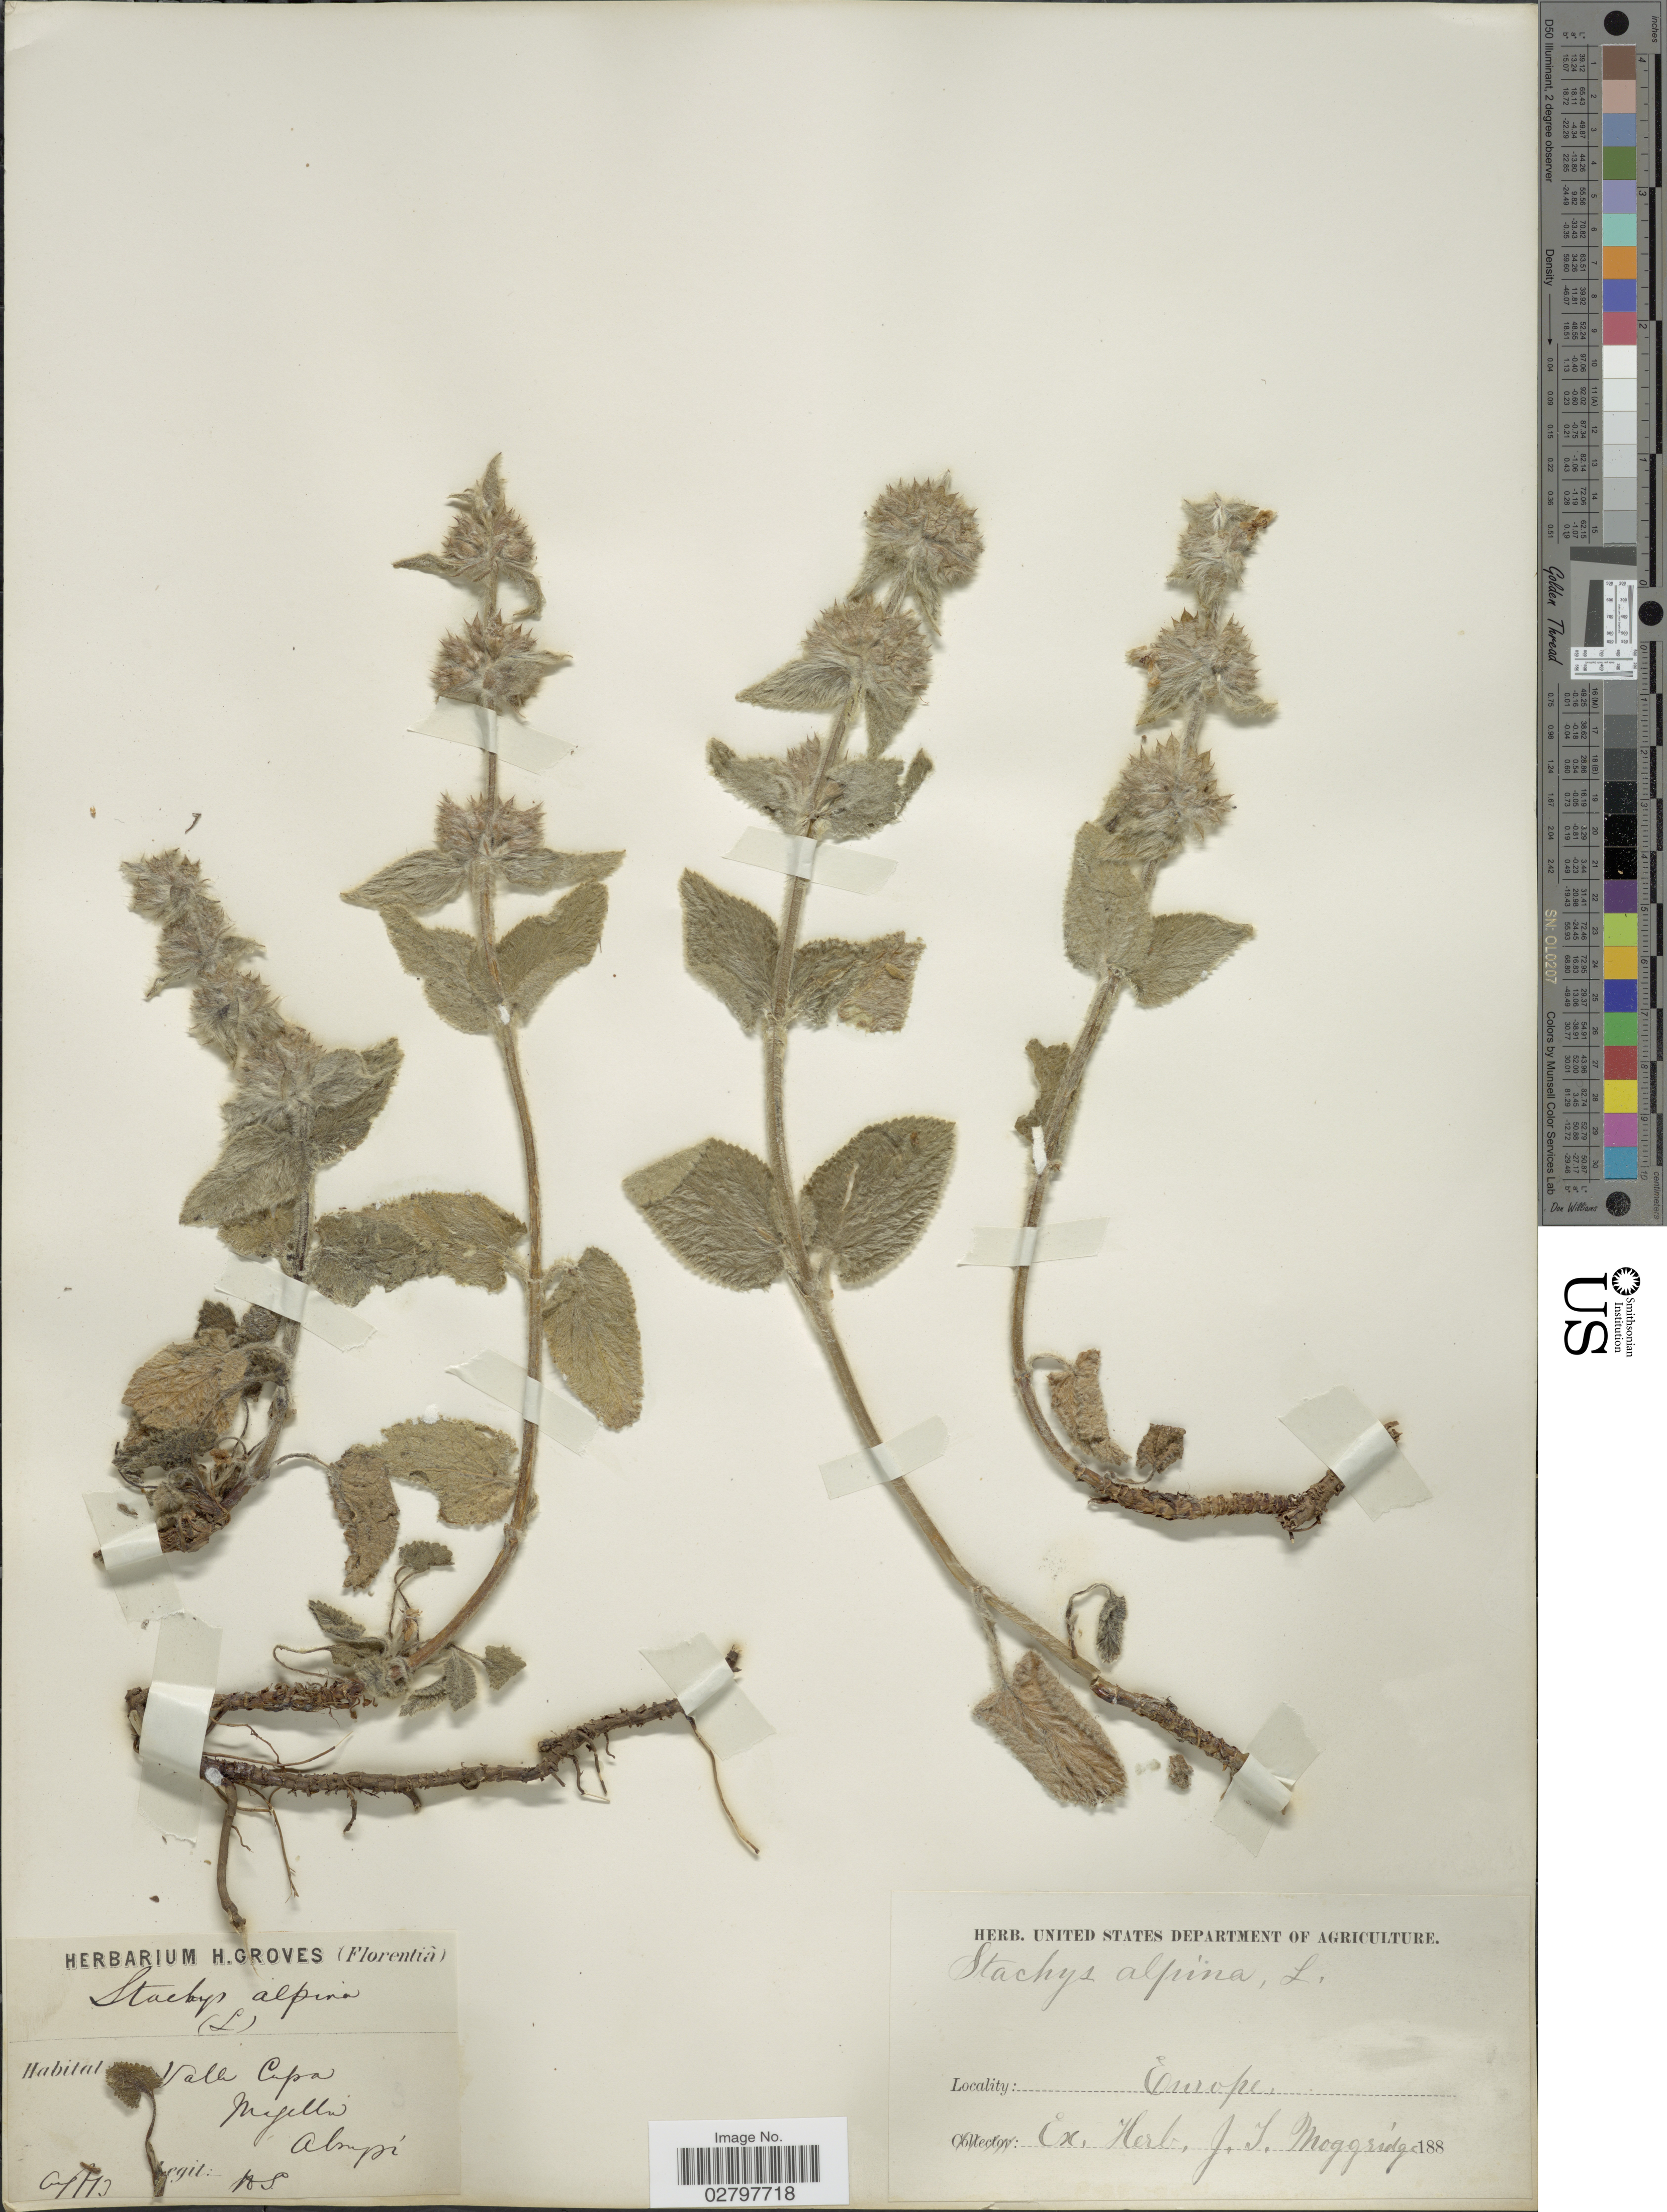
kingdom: Plantae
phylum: Tracheophyta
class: Magnoliopsida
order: Lamiales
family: Lamiaceae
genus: Stachys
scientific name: Stachys alpina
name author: L.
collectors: H. Groves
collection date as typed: Transcribed d/m/y: /8/13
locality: Valle Cupa Mafellu Alsupi, Europe [interpreted]